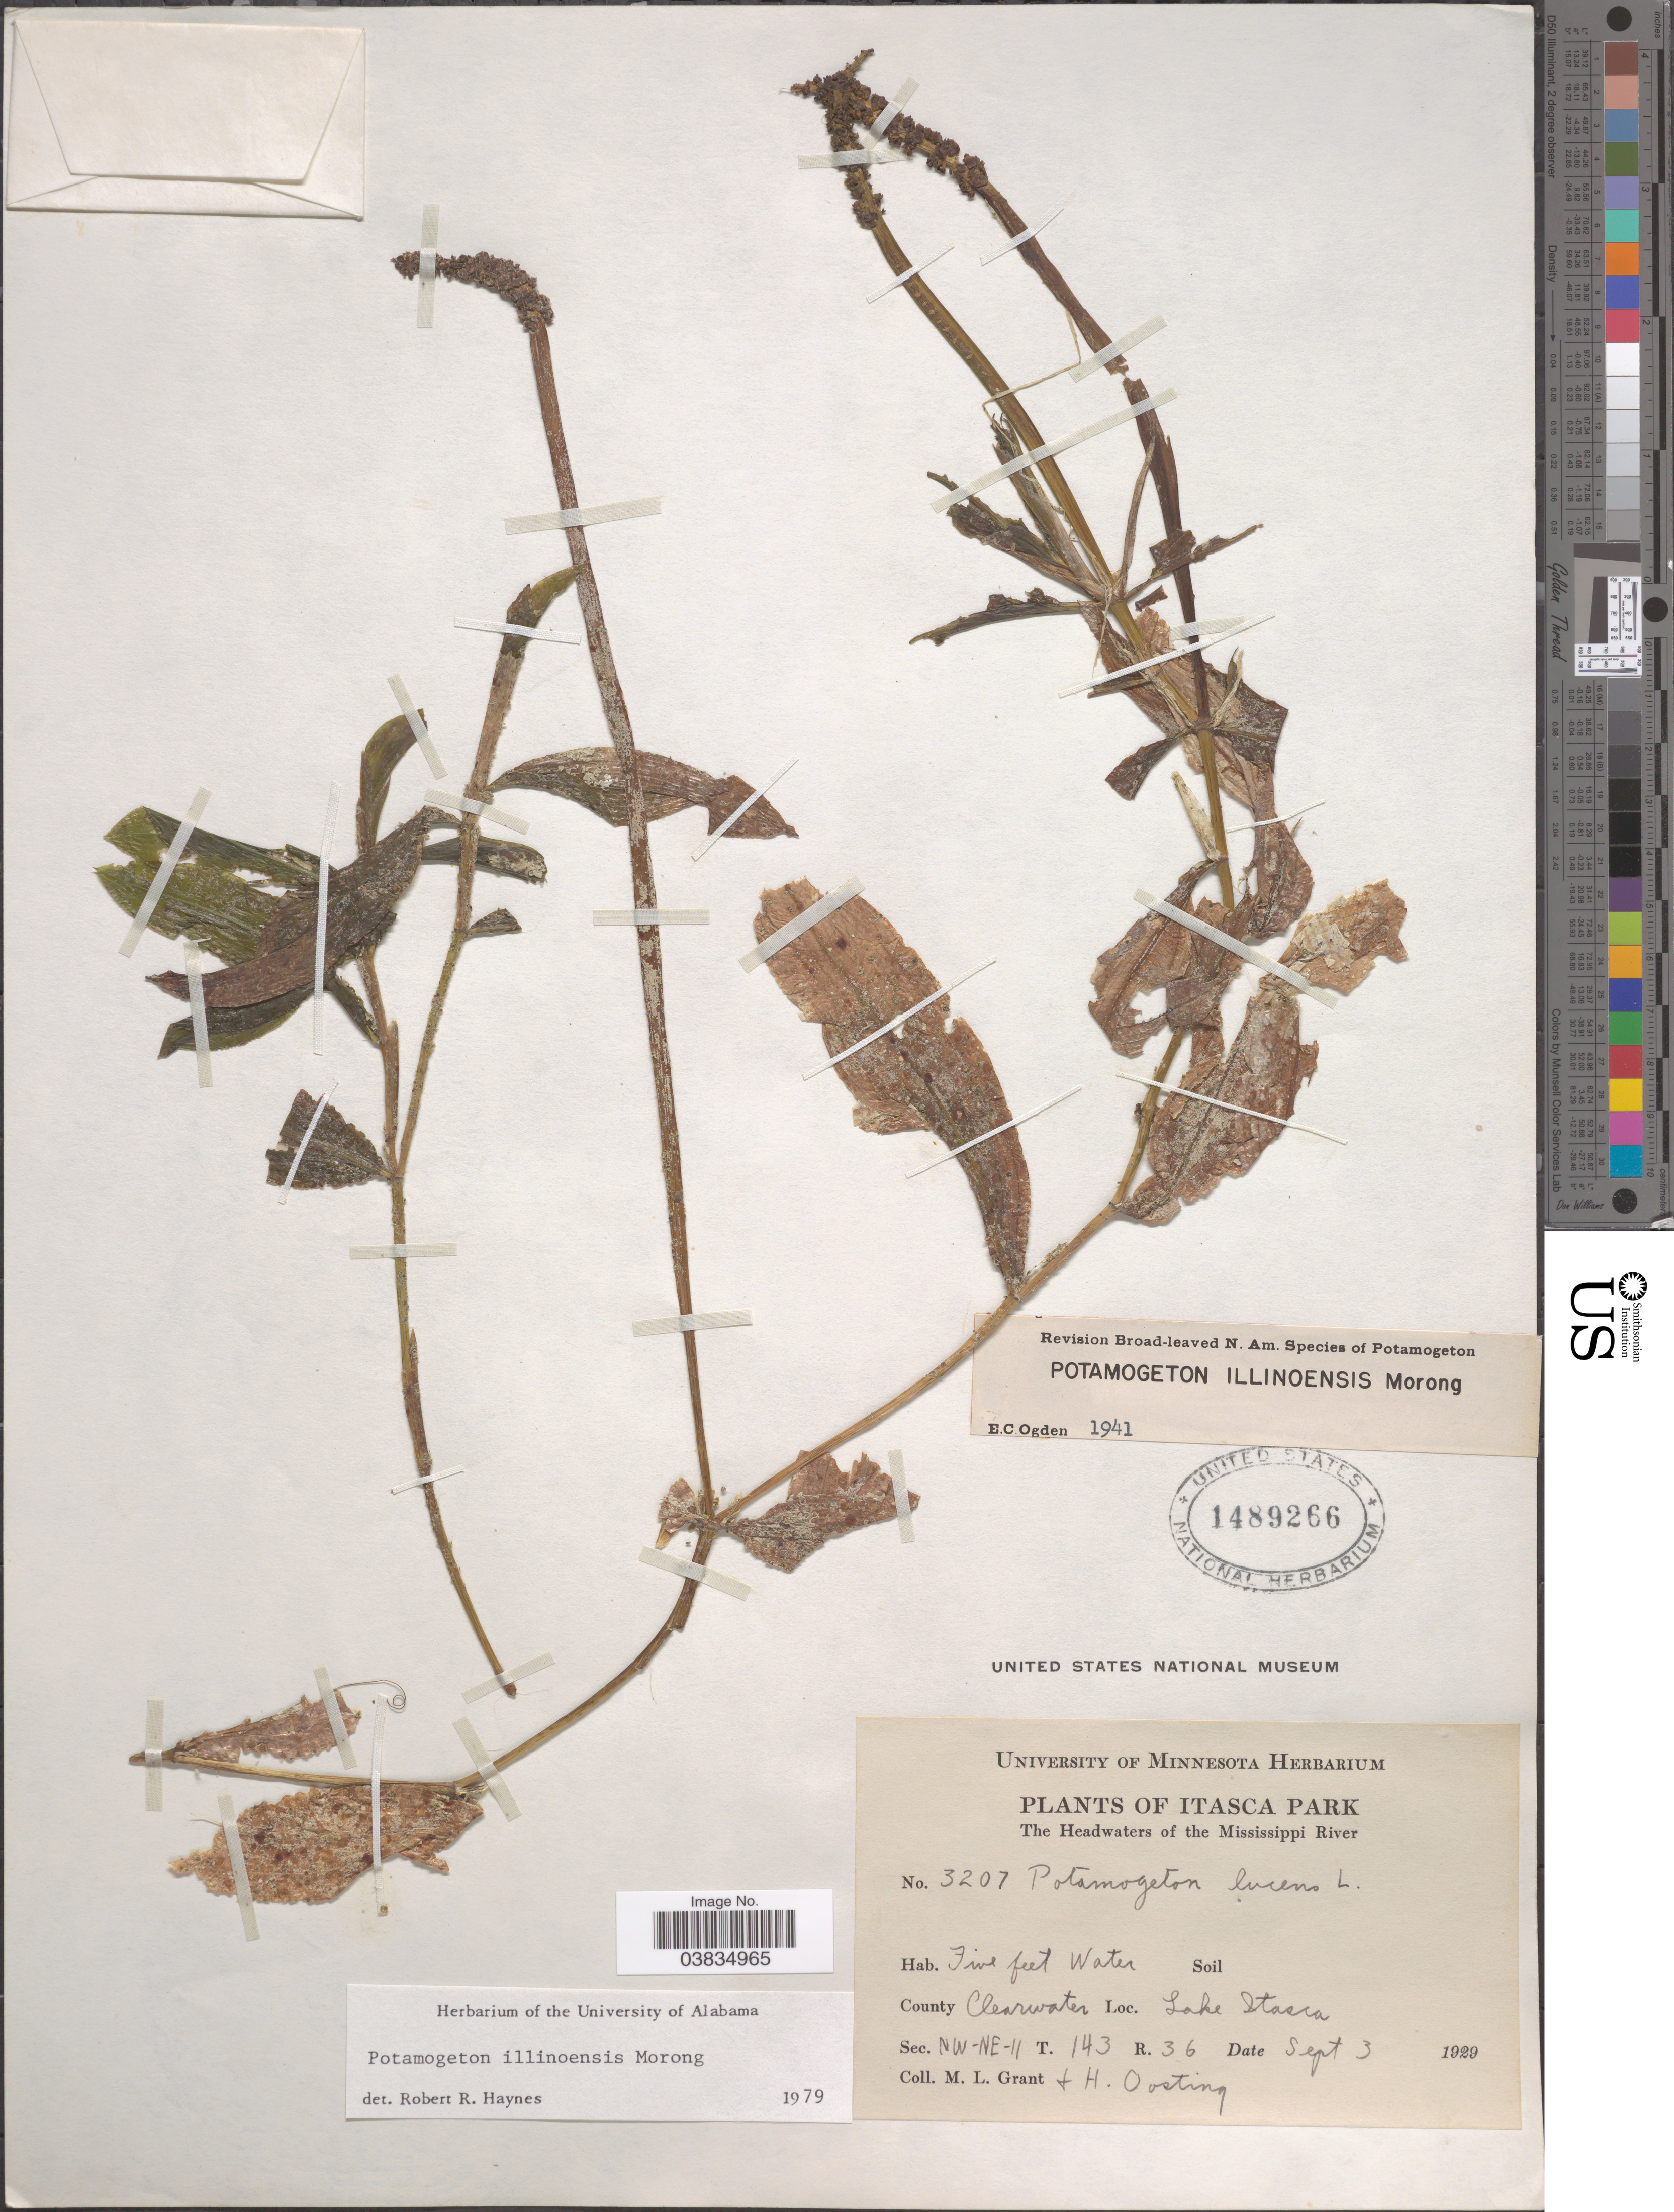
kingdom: Plantae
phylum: Tracheophyta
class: Liliopsida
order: Alismatales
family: Potamogetonaceae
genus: Potamogeton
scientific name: Potamogeton illinoensis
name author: Morong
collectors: M. L. Grant & H. Oosting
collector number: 3207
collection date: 1929-09-03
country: United States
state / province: Minnesota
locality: Itasca Park. The Headwaters of the Mississippi River. Five feet Water. County Clearwater. Lake Itasca. Sec. NW-NE-11 T.143 R. 36.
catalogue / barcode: US 1489266